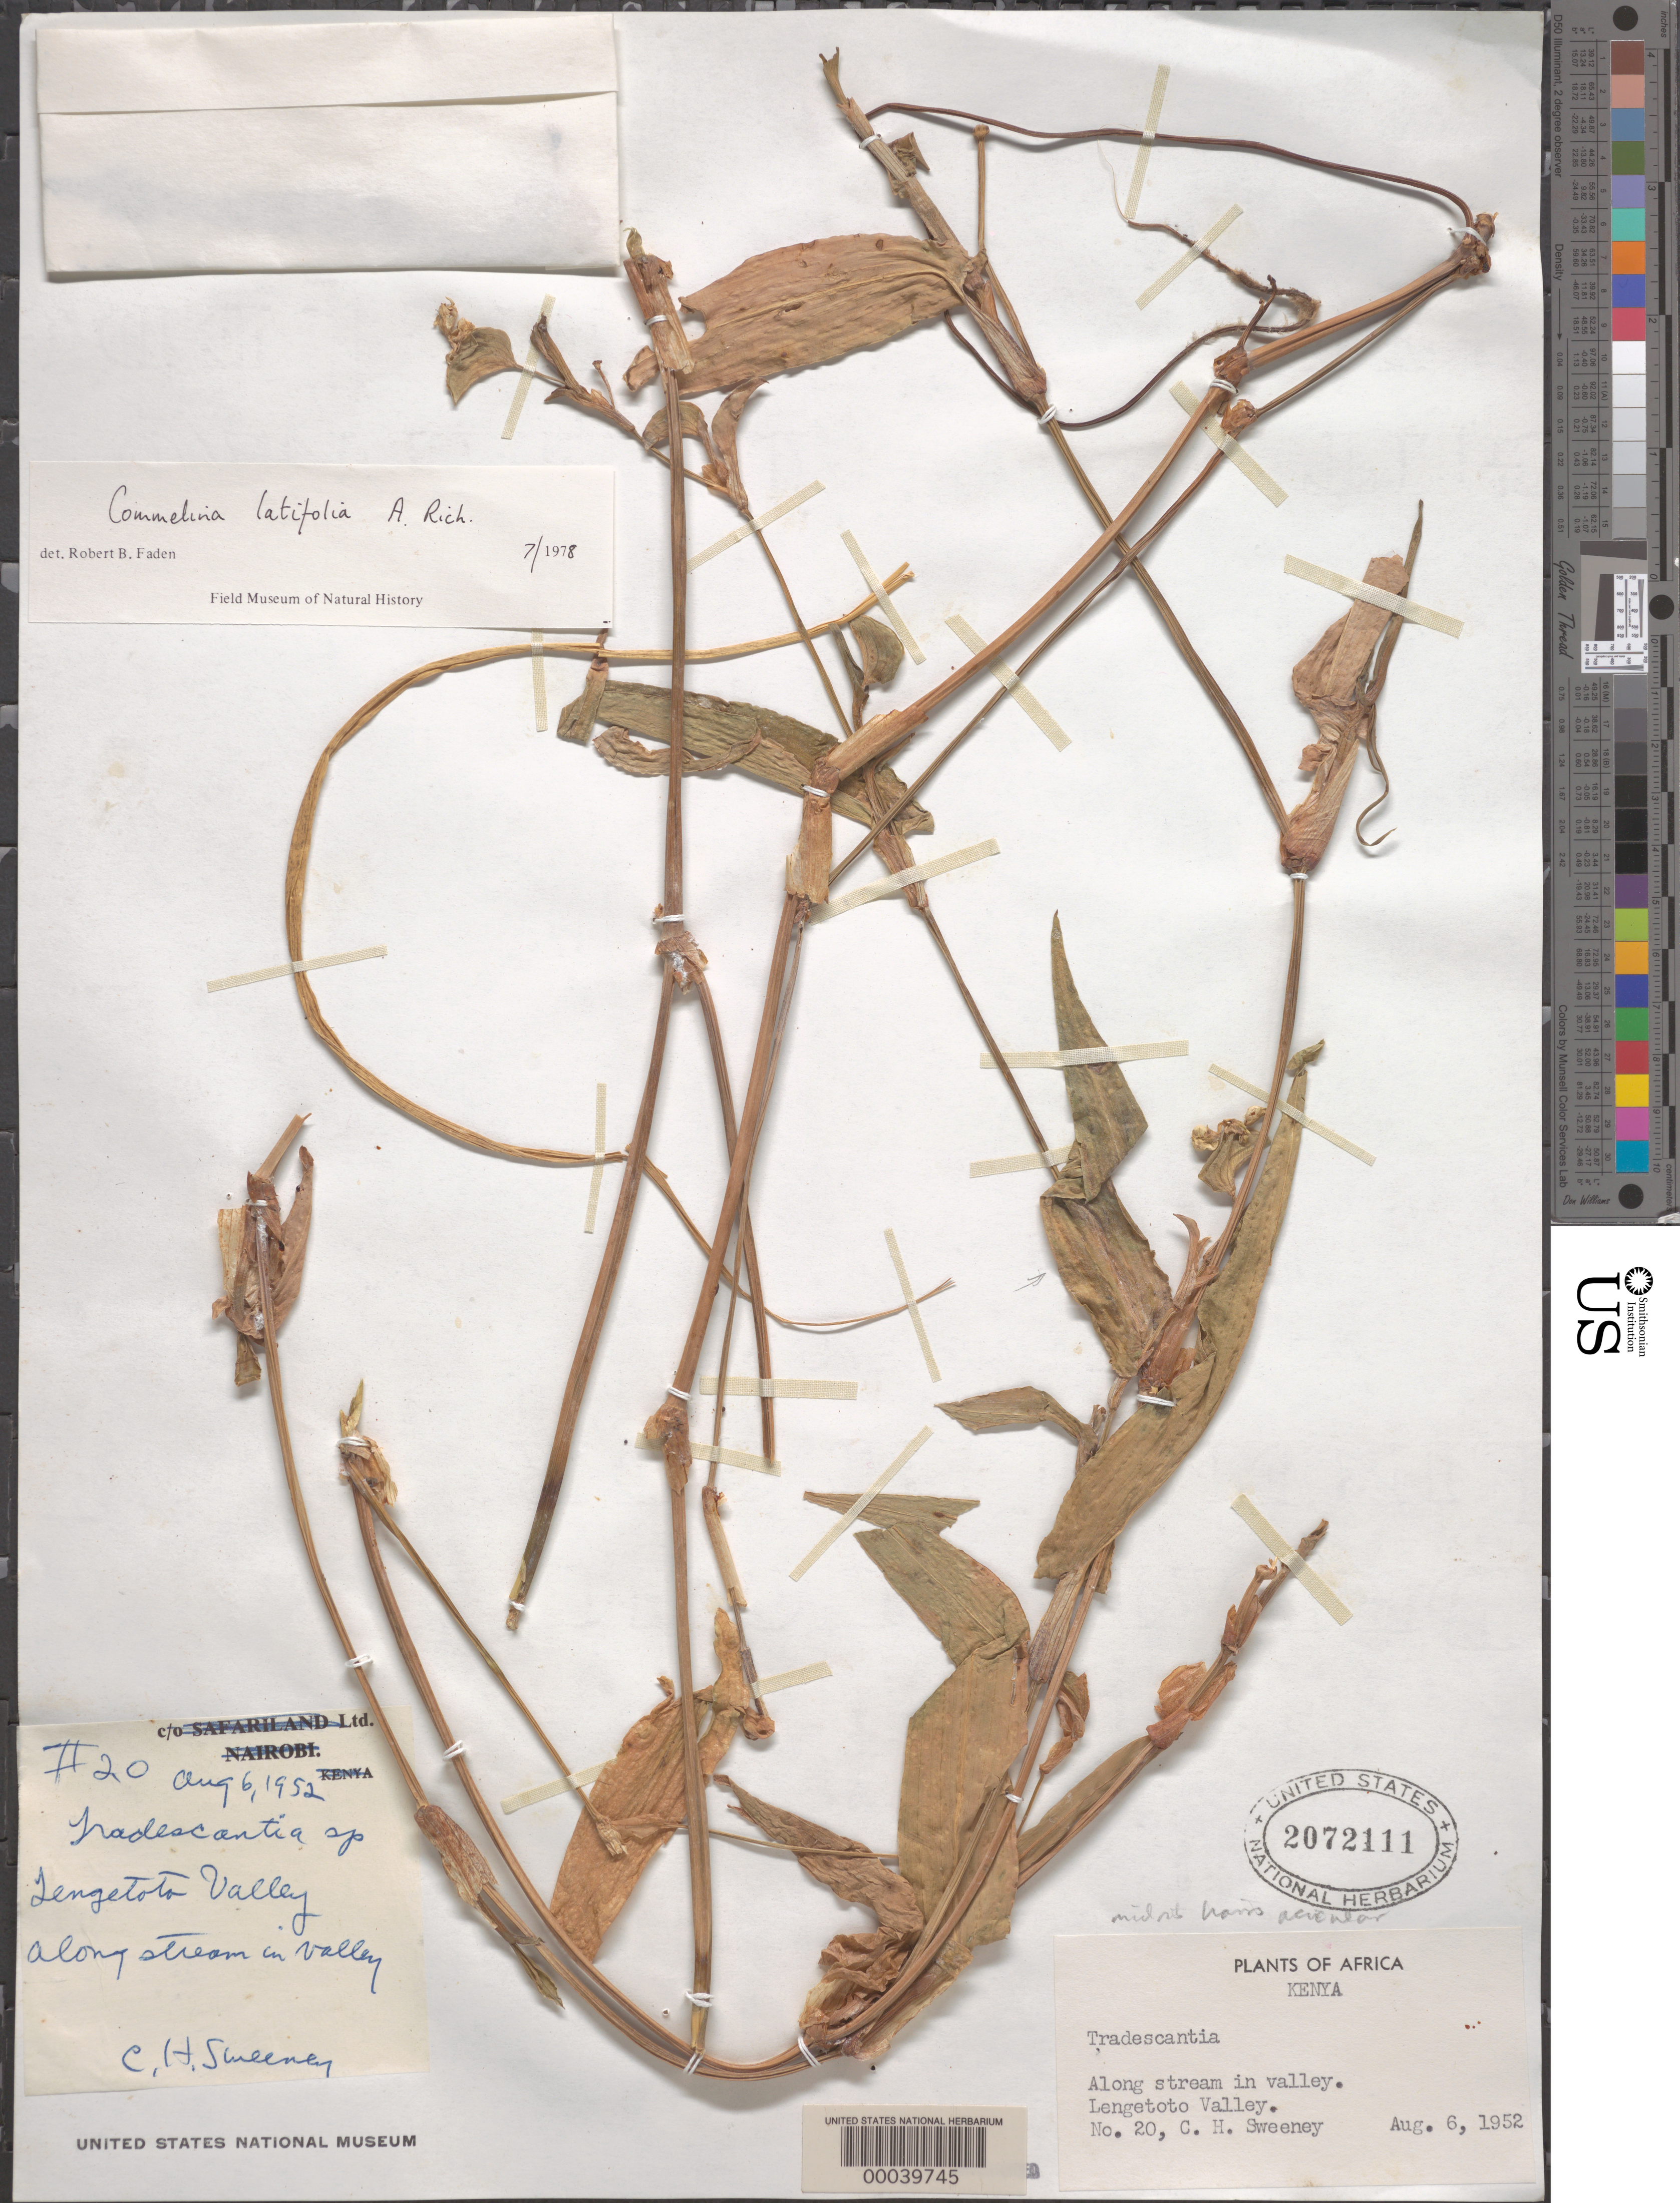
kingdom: Plantae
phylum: Tracheophyta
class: Liliopsida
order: Commelinales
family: Commelinaceae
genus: Commelina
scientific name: Commelina latifolia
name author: Hochst. ex A. Rich.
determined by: Faden, Robert B., (US), Smithsonian Institution - National Museum of Natural History (UNITED STATES)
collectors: C. Sweeney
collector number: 20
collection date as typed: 06 Aug 1952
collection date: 1952-08-06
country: Kenya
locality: Tradescantia, lengetoto valley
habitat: Along stream in valley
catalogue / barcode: US 2072111